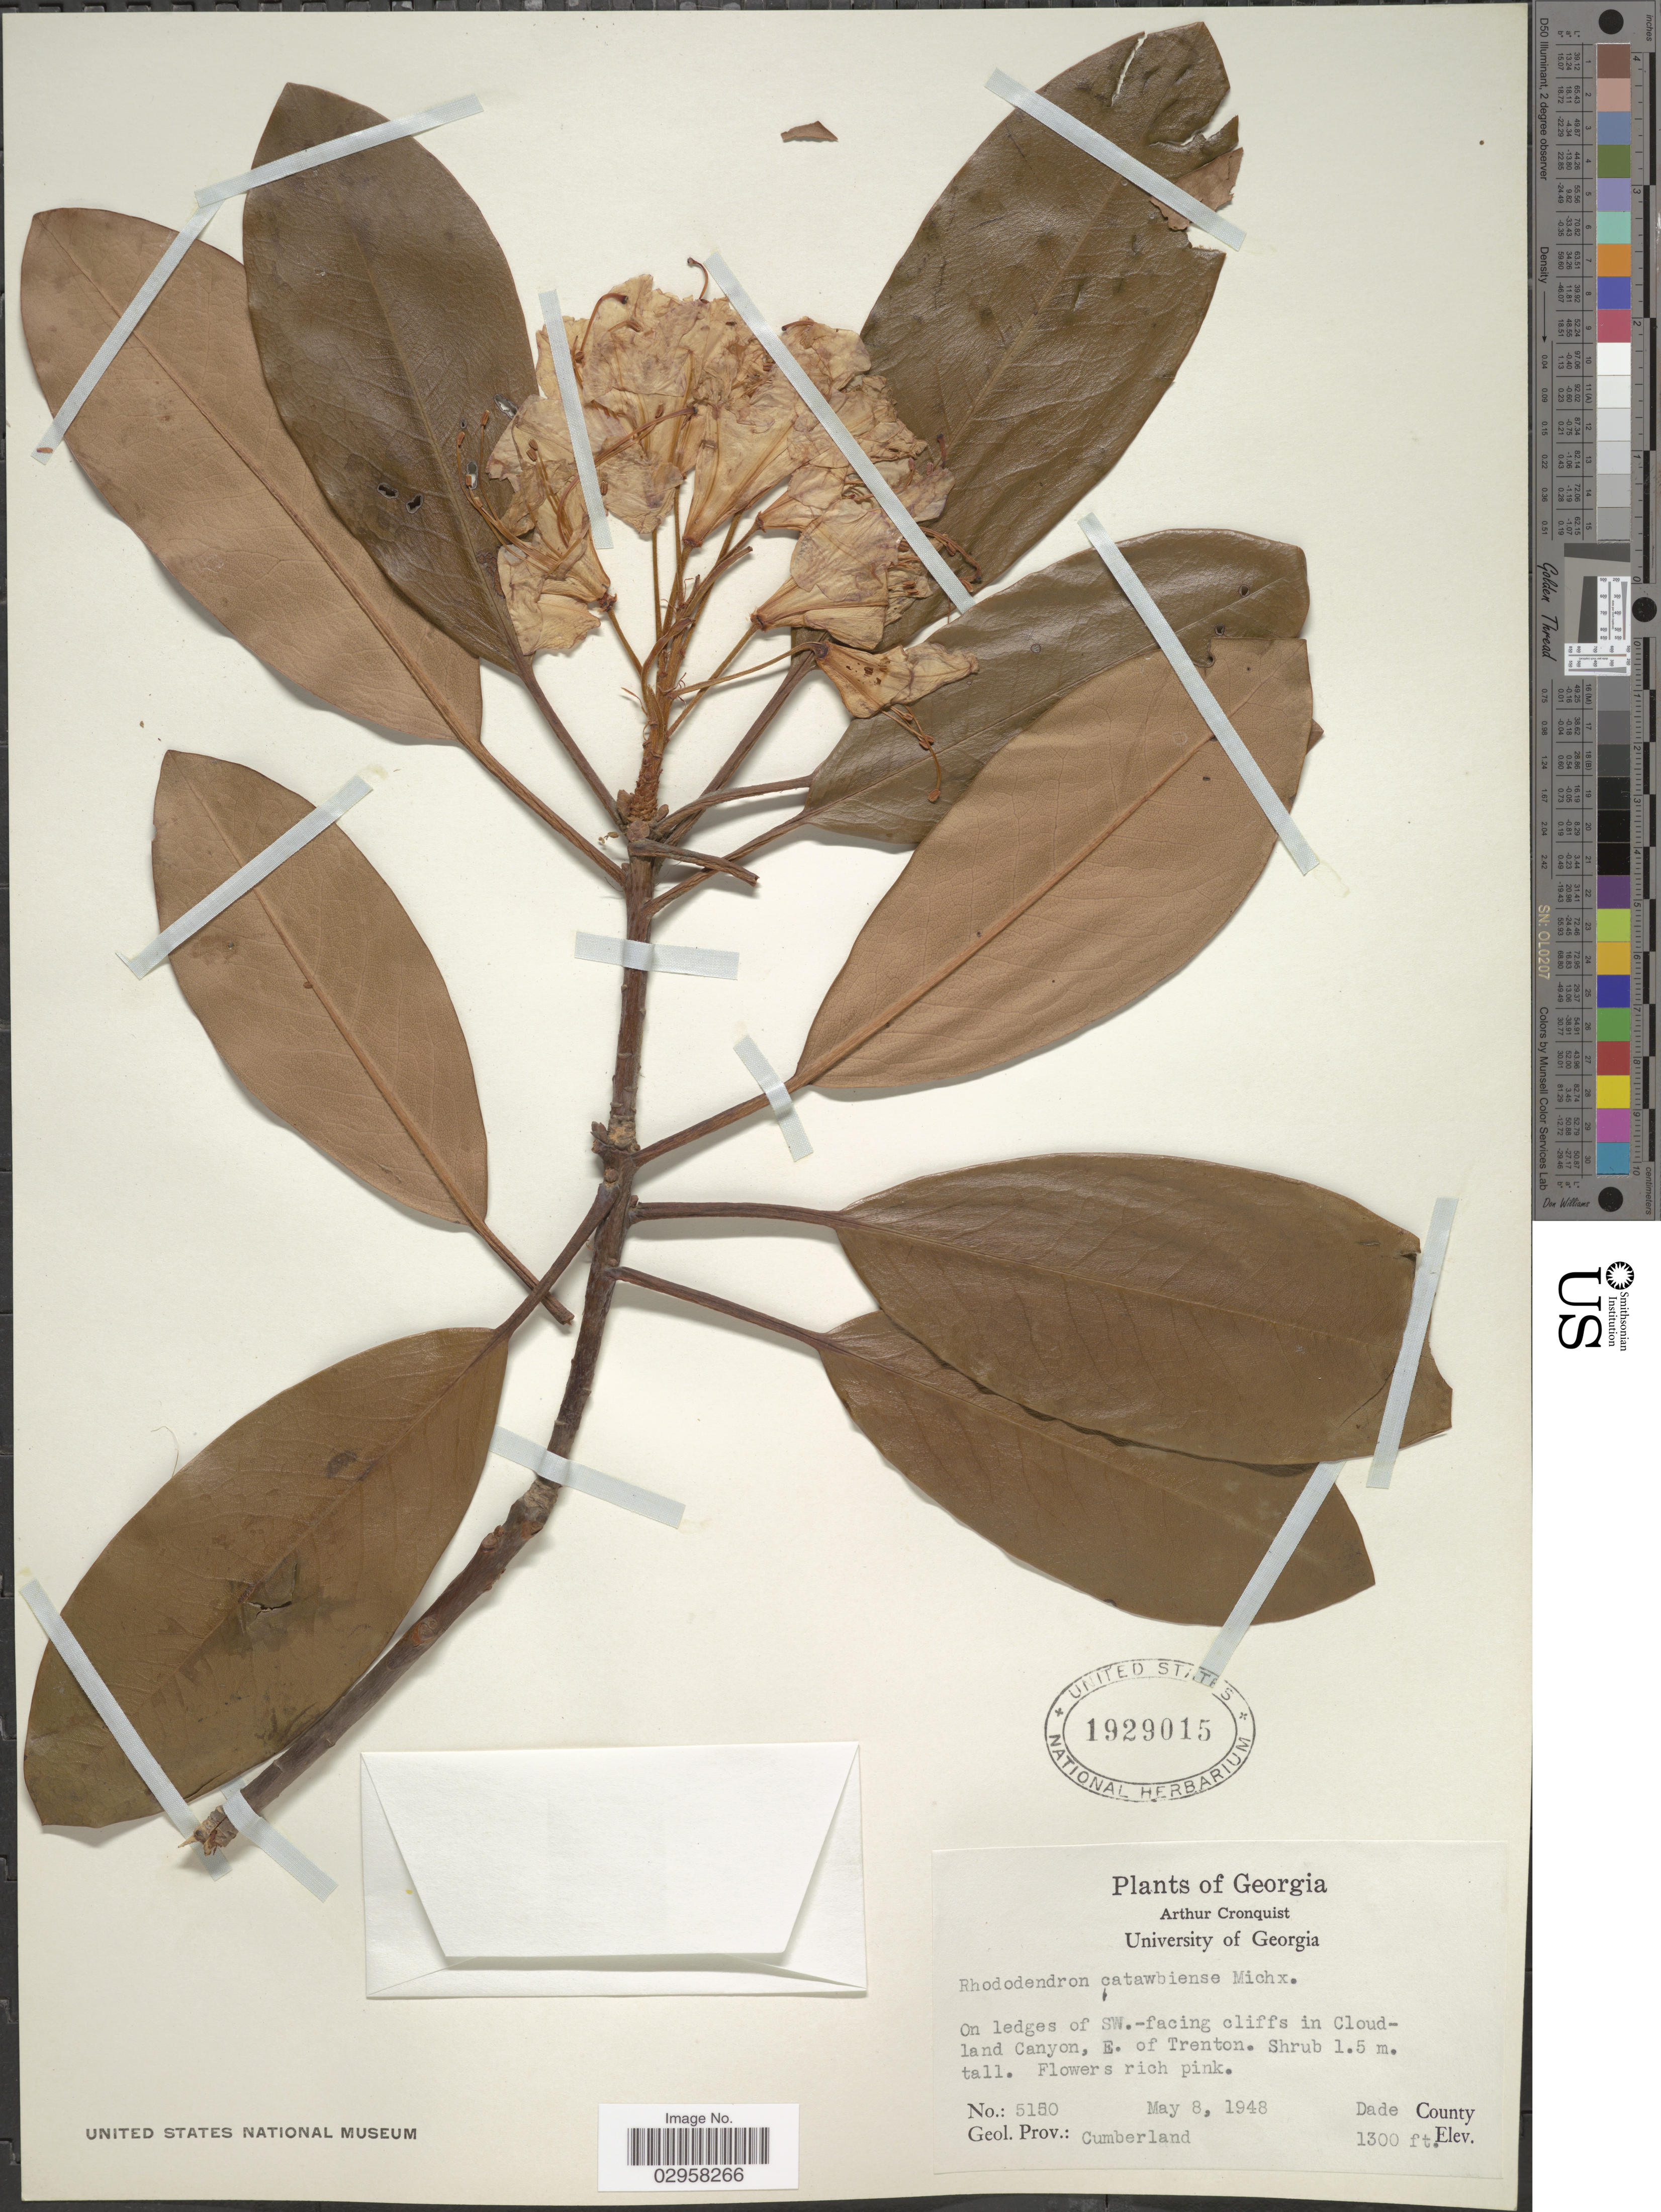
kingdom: Plantae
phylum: Tracheophyta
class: Magnoliopsida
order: Ericales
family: Ericaceae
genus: Rhododendron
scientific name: Rhododendron catawbiense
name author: Michx.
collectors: A. J. Cronquist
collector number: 5150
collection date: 1948-05-08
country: United States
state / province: Georgia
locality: On ledges of SW.-facing cliffs in Cloudland Canyon, E. of Trenton. Dade County.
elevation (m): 396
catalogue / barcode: US 1929015